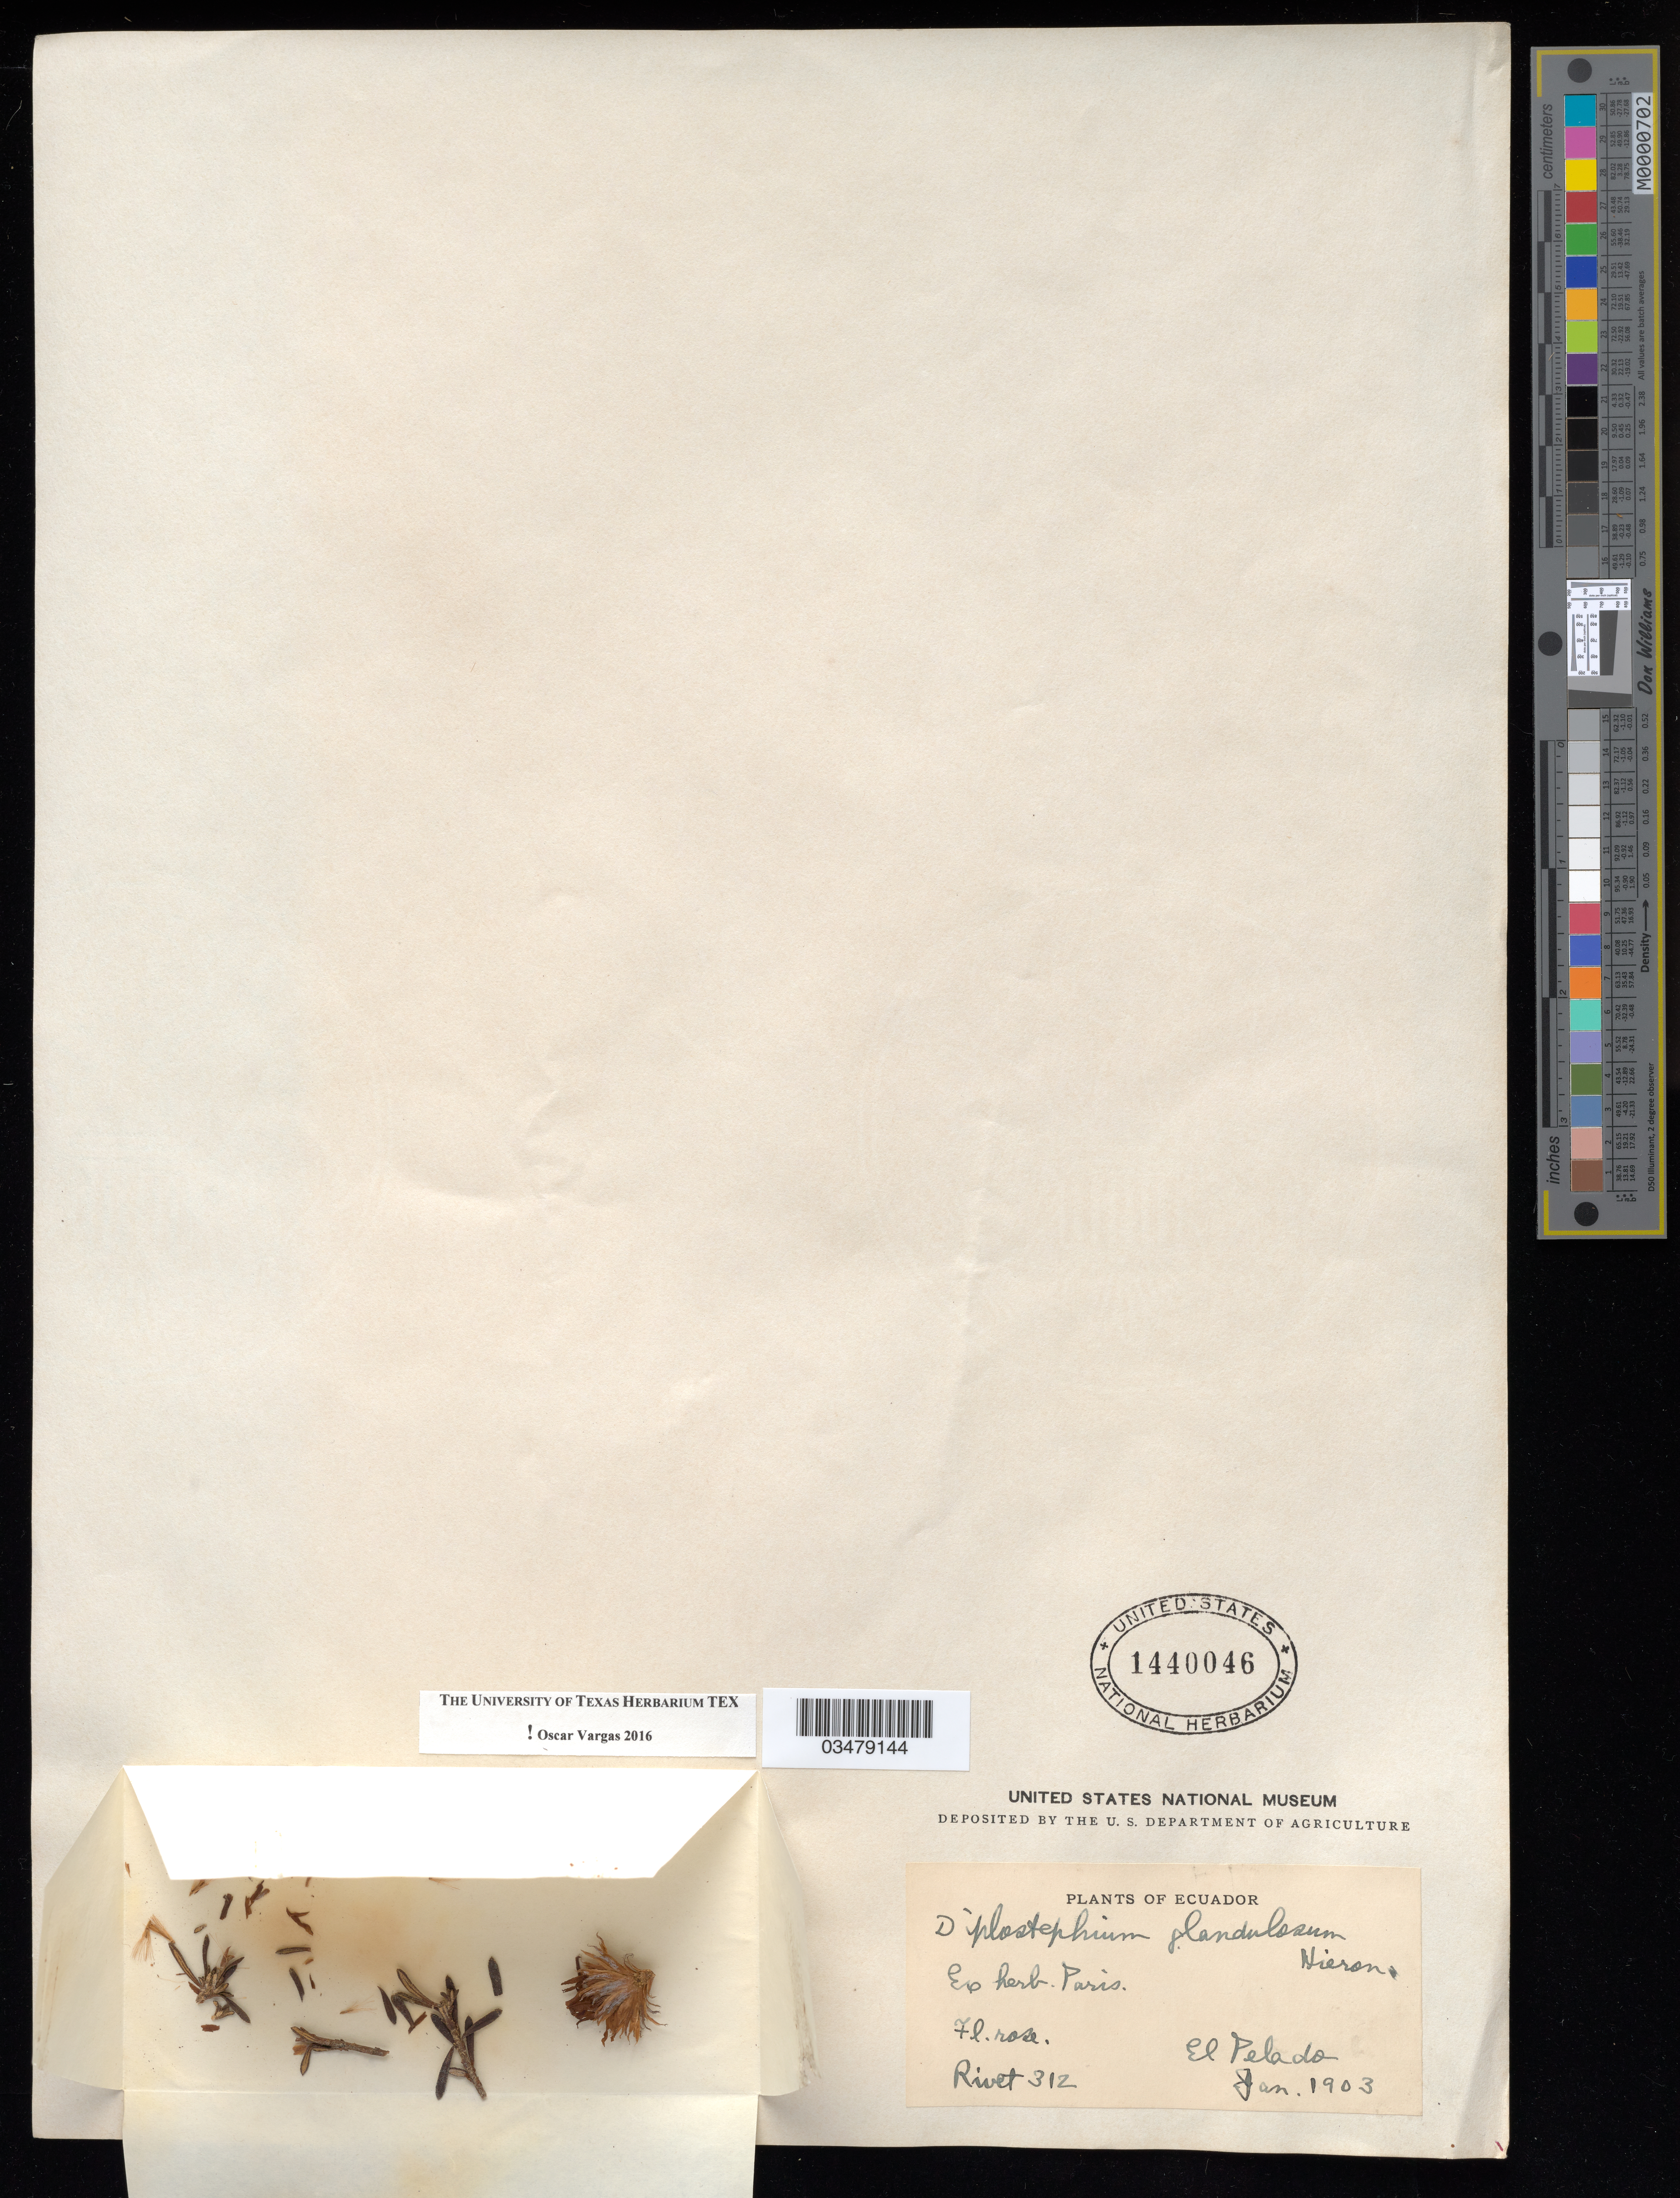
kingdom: Plantae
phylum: Tracheophyta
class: Magnoliopsida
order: Asterales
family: Asteraceae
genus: Diplostephium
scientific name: Diplostephium glandulosum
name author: Hieron.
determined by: Vargas, Oscar M.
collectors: -- Rivet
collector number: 312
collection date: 1903-01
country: Ecuador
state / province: Guayas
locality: El Pelado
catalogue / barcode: US 1440046